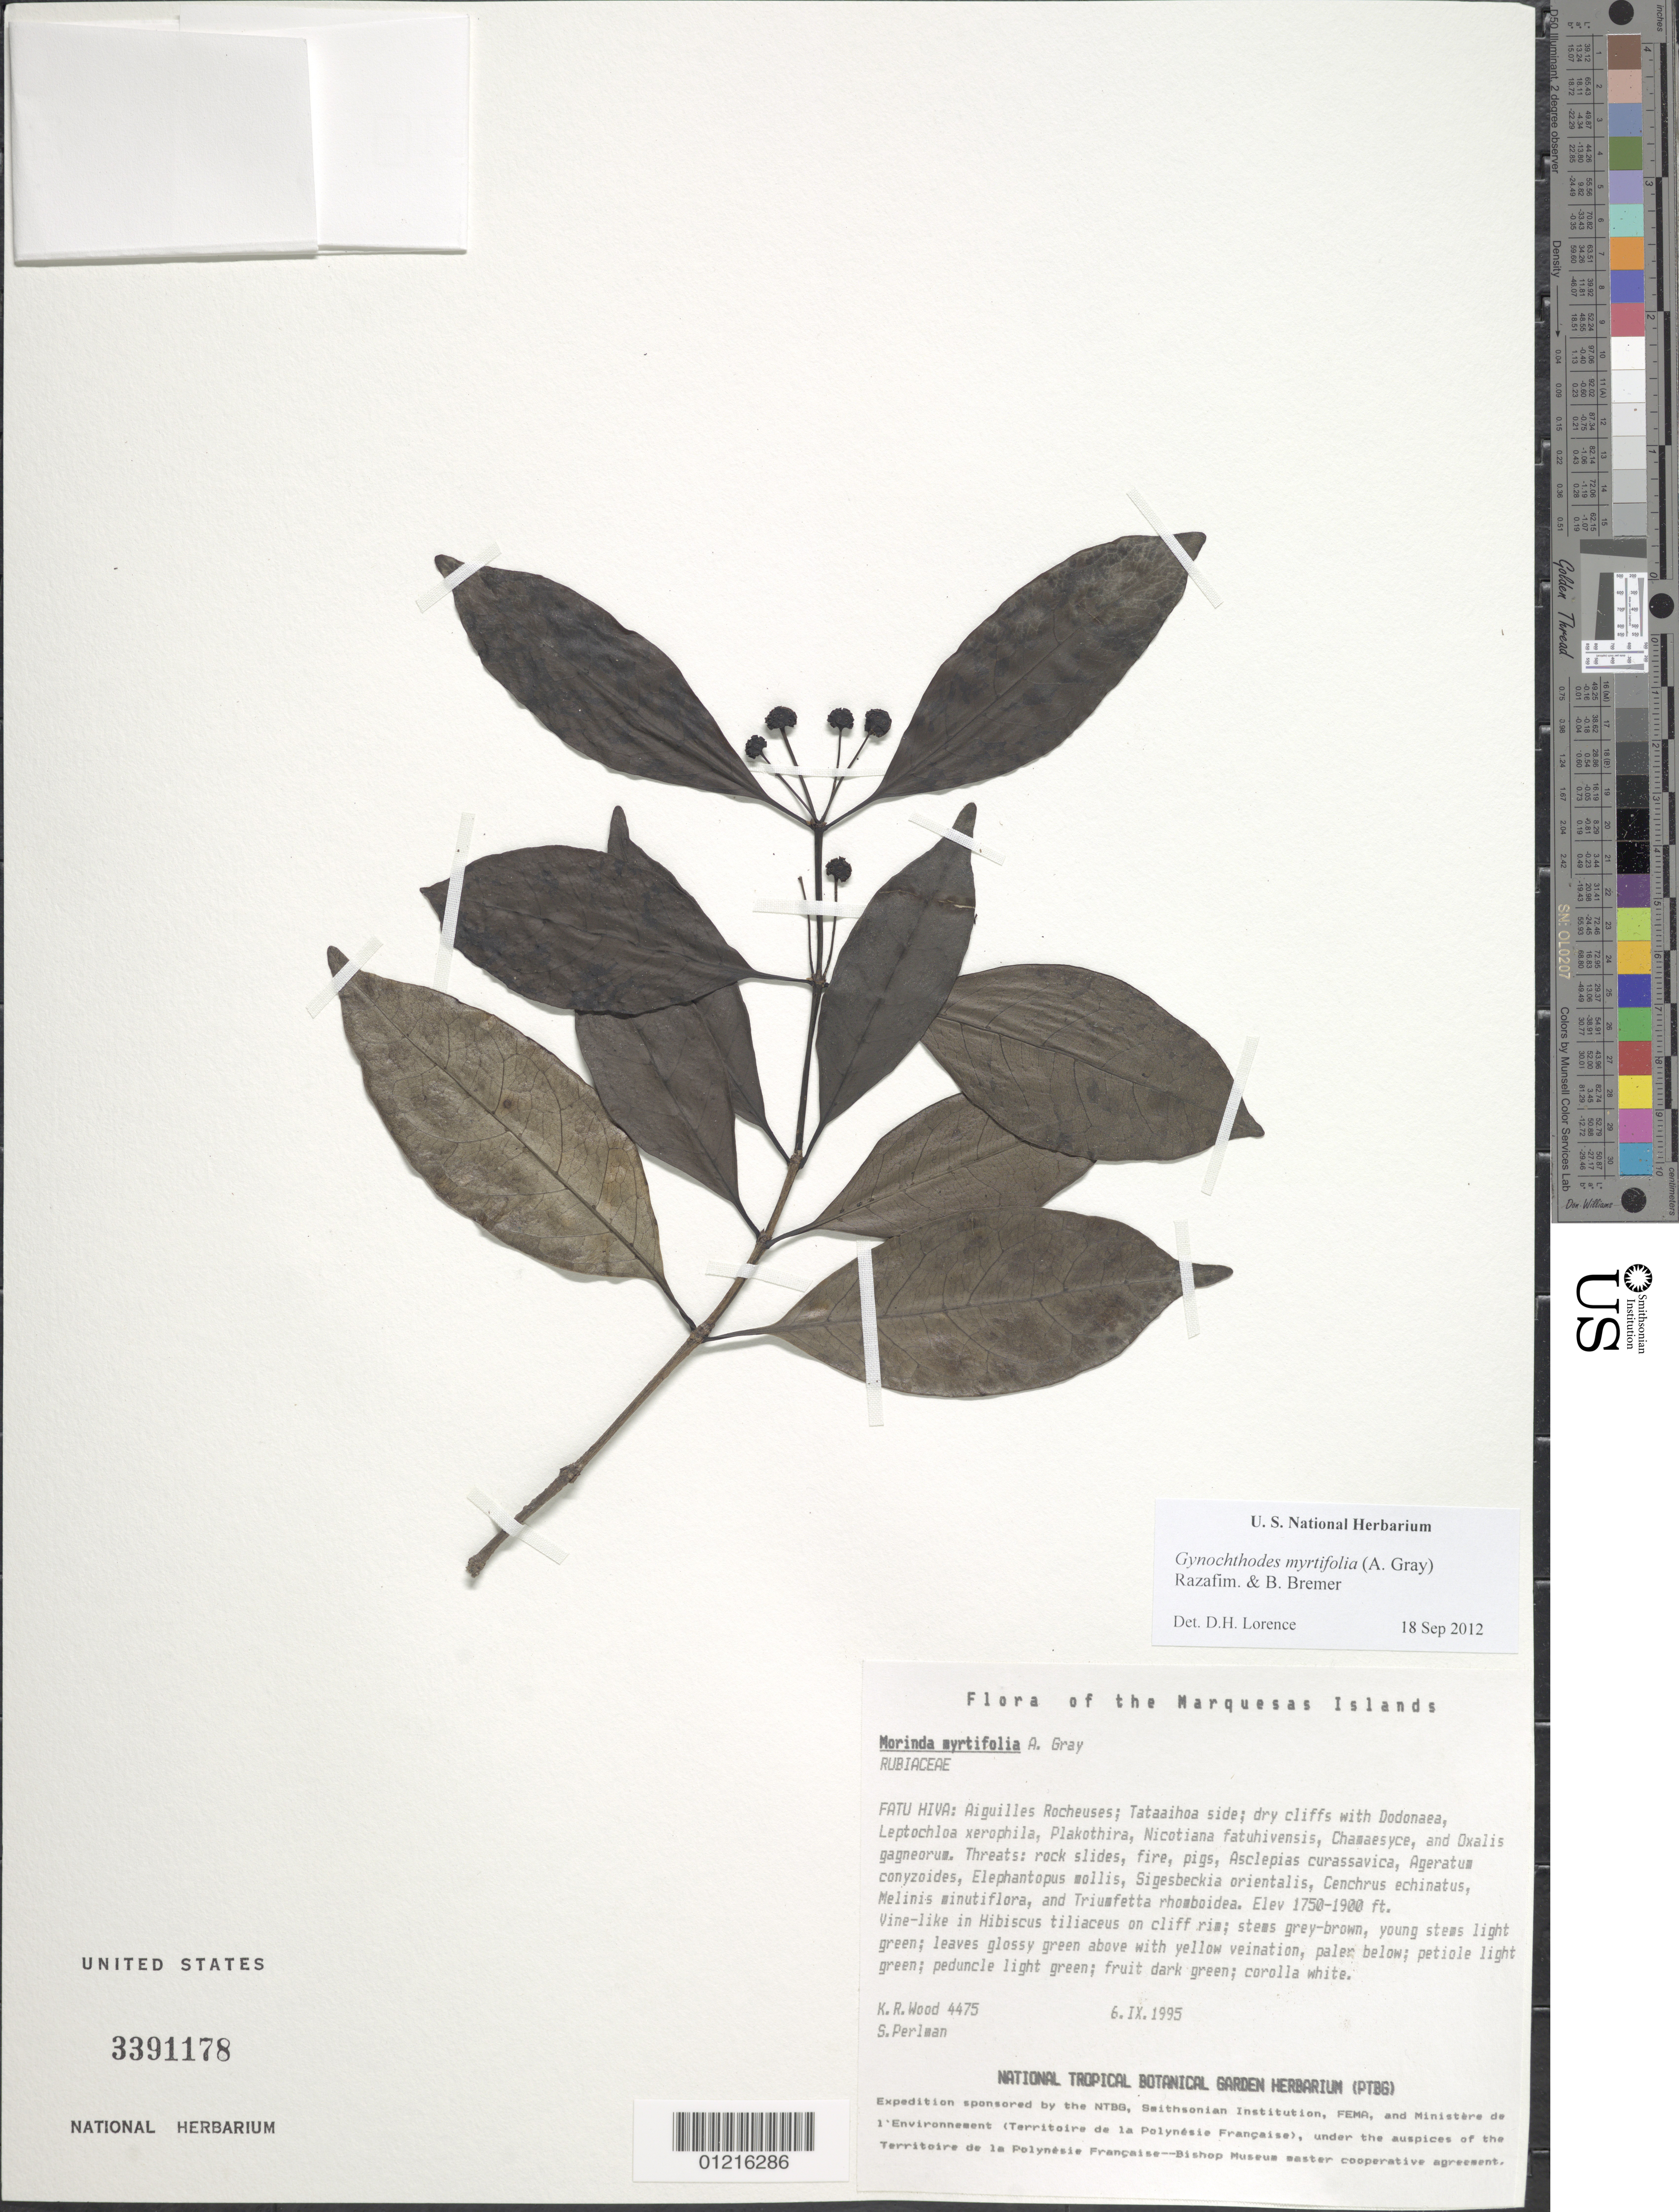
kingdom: Plantae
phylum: Tracheophyta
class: Magnoliopsida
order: Gentianales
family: Rubiaceae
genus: Gynochthodes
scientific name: Gynochthodes myrtifolia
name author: (A. Gray) Razafim. & B. Bremer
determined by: Lorence, David H., (PTBG), National Tropical Botanical Garden (UNITED STATES)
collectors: K. R. Wood & S. P. Perlman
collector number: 4475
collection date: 1995-09-06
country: French Polynesia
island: Fatu Hiva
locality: Aiguilles Rocheuses, Tataaihoa side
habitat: Dry cliffs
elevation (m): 533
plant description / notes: Rockslides, fire, pigs, Asclepias curassavica, Ageratina conyzoides, Elaphantopsis mollis, Siegesbeckia orientalis, Cenchrus echinatus, Melinus minutiflora, Triumphetta rhomboidea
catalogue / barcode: US 3391178